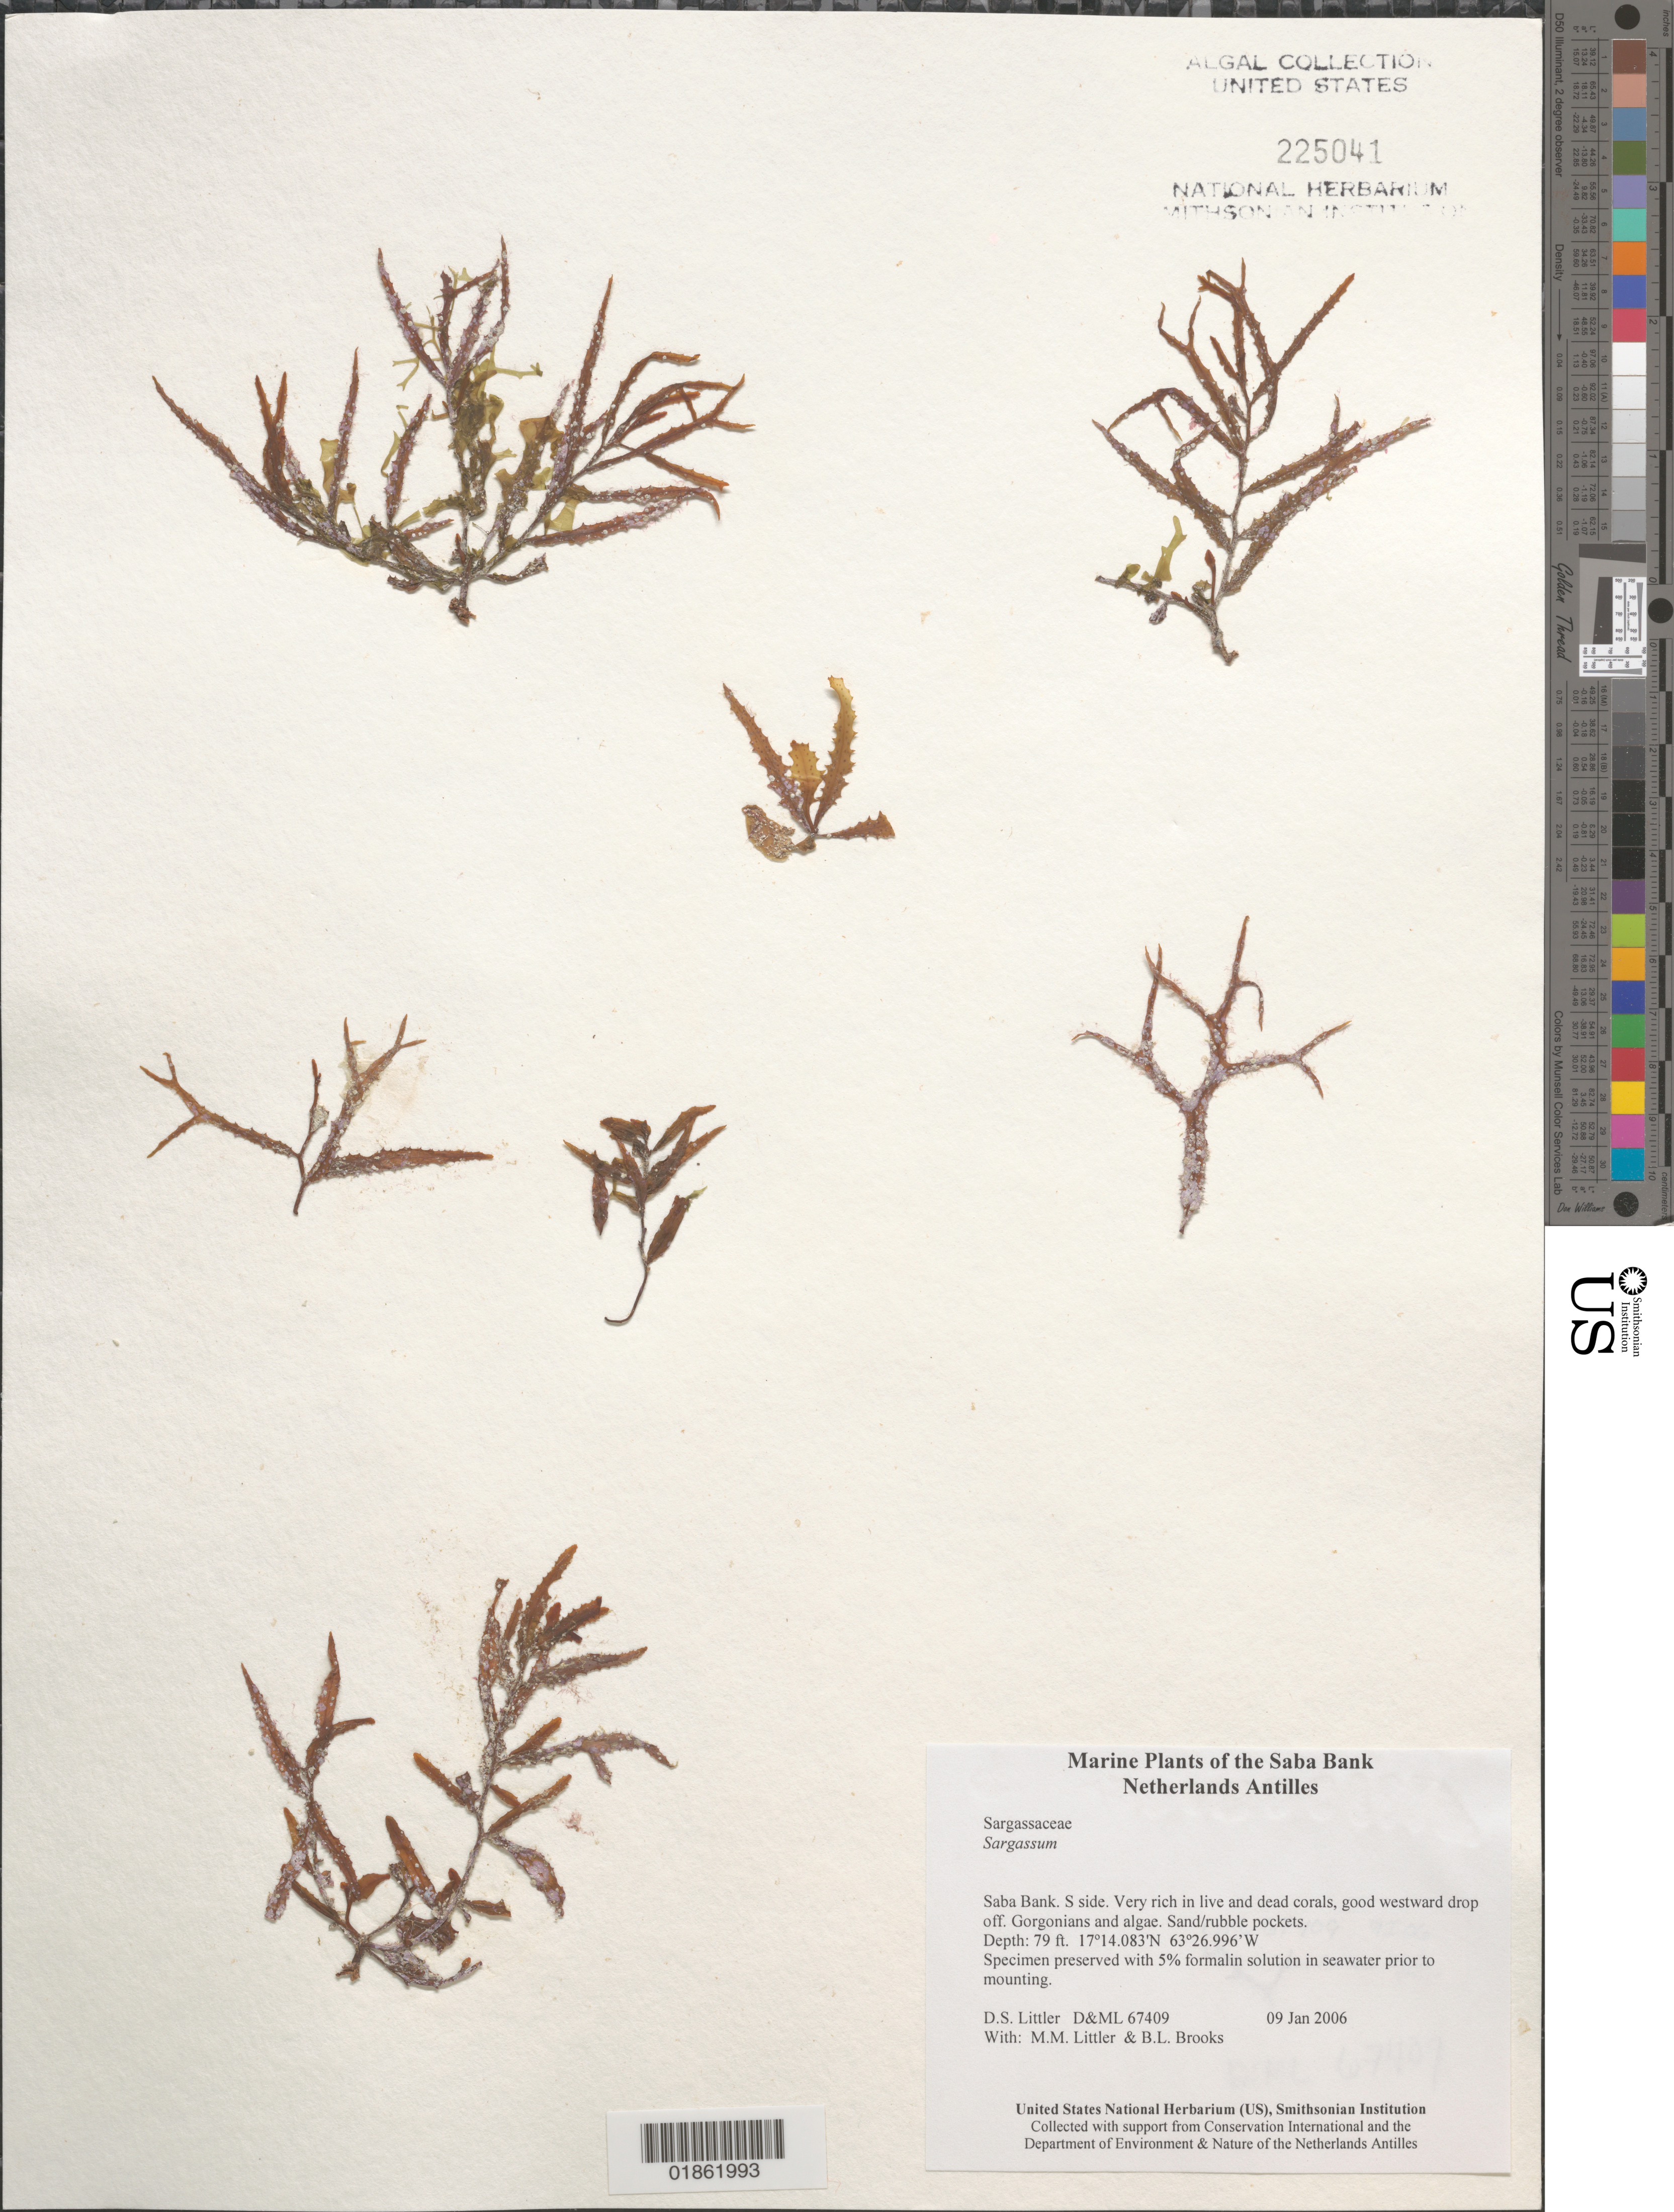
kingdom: Chromista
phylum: Ochrophyta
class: Phaeophyceae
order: Fucales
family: Sargassaceae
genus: Sargassum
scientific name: Sargassum sp.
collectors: M. M. Littler, D. S. Littler & B. Brooks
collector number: D&ML 67409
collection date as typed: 09 Jan 2006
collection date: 2006-01-09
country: Netherlands Antilles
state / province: ABC Islands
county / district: Saba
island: Saba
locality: Moonfish Bank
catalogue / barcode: US 225041